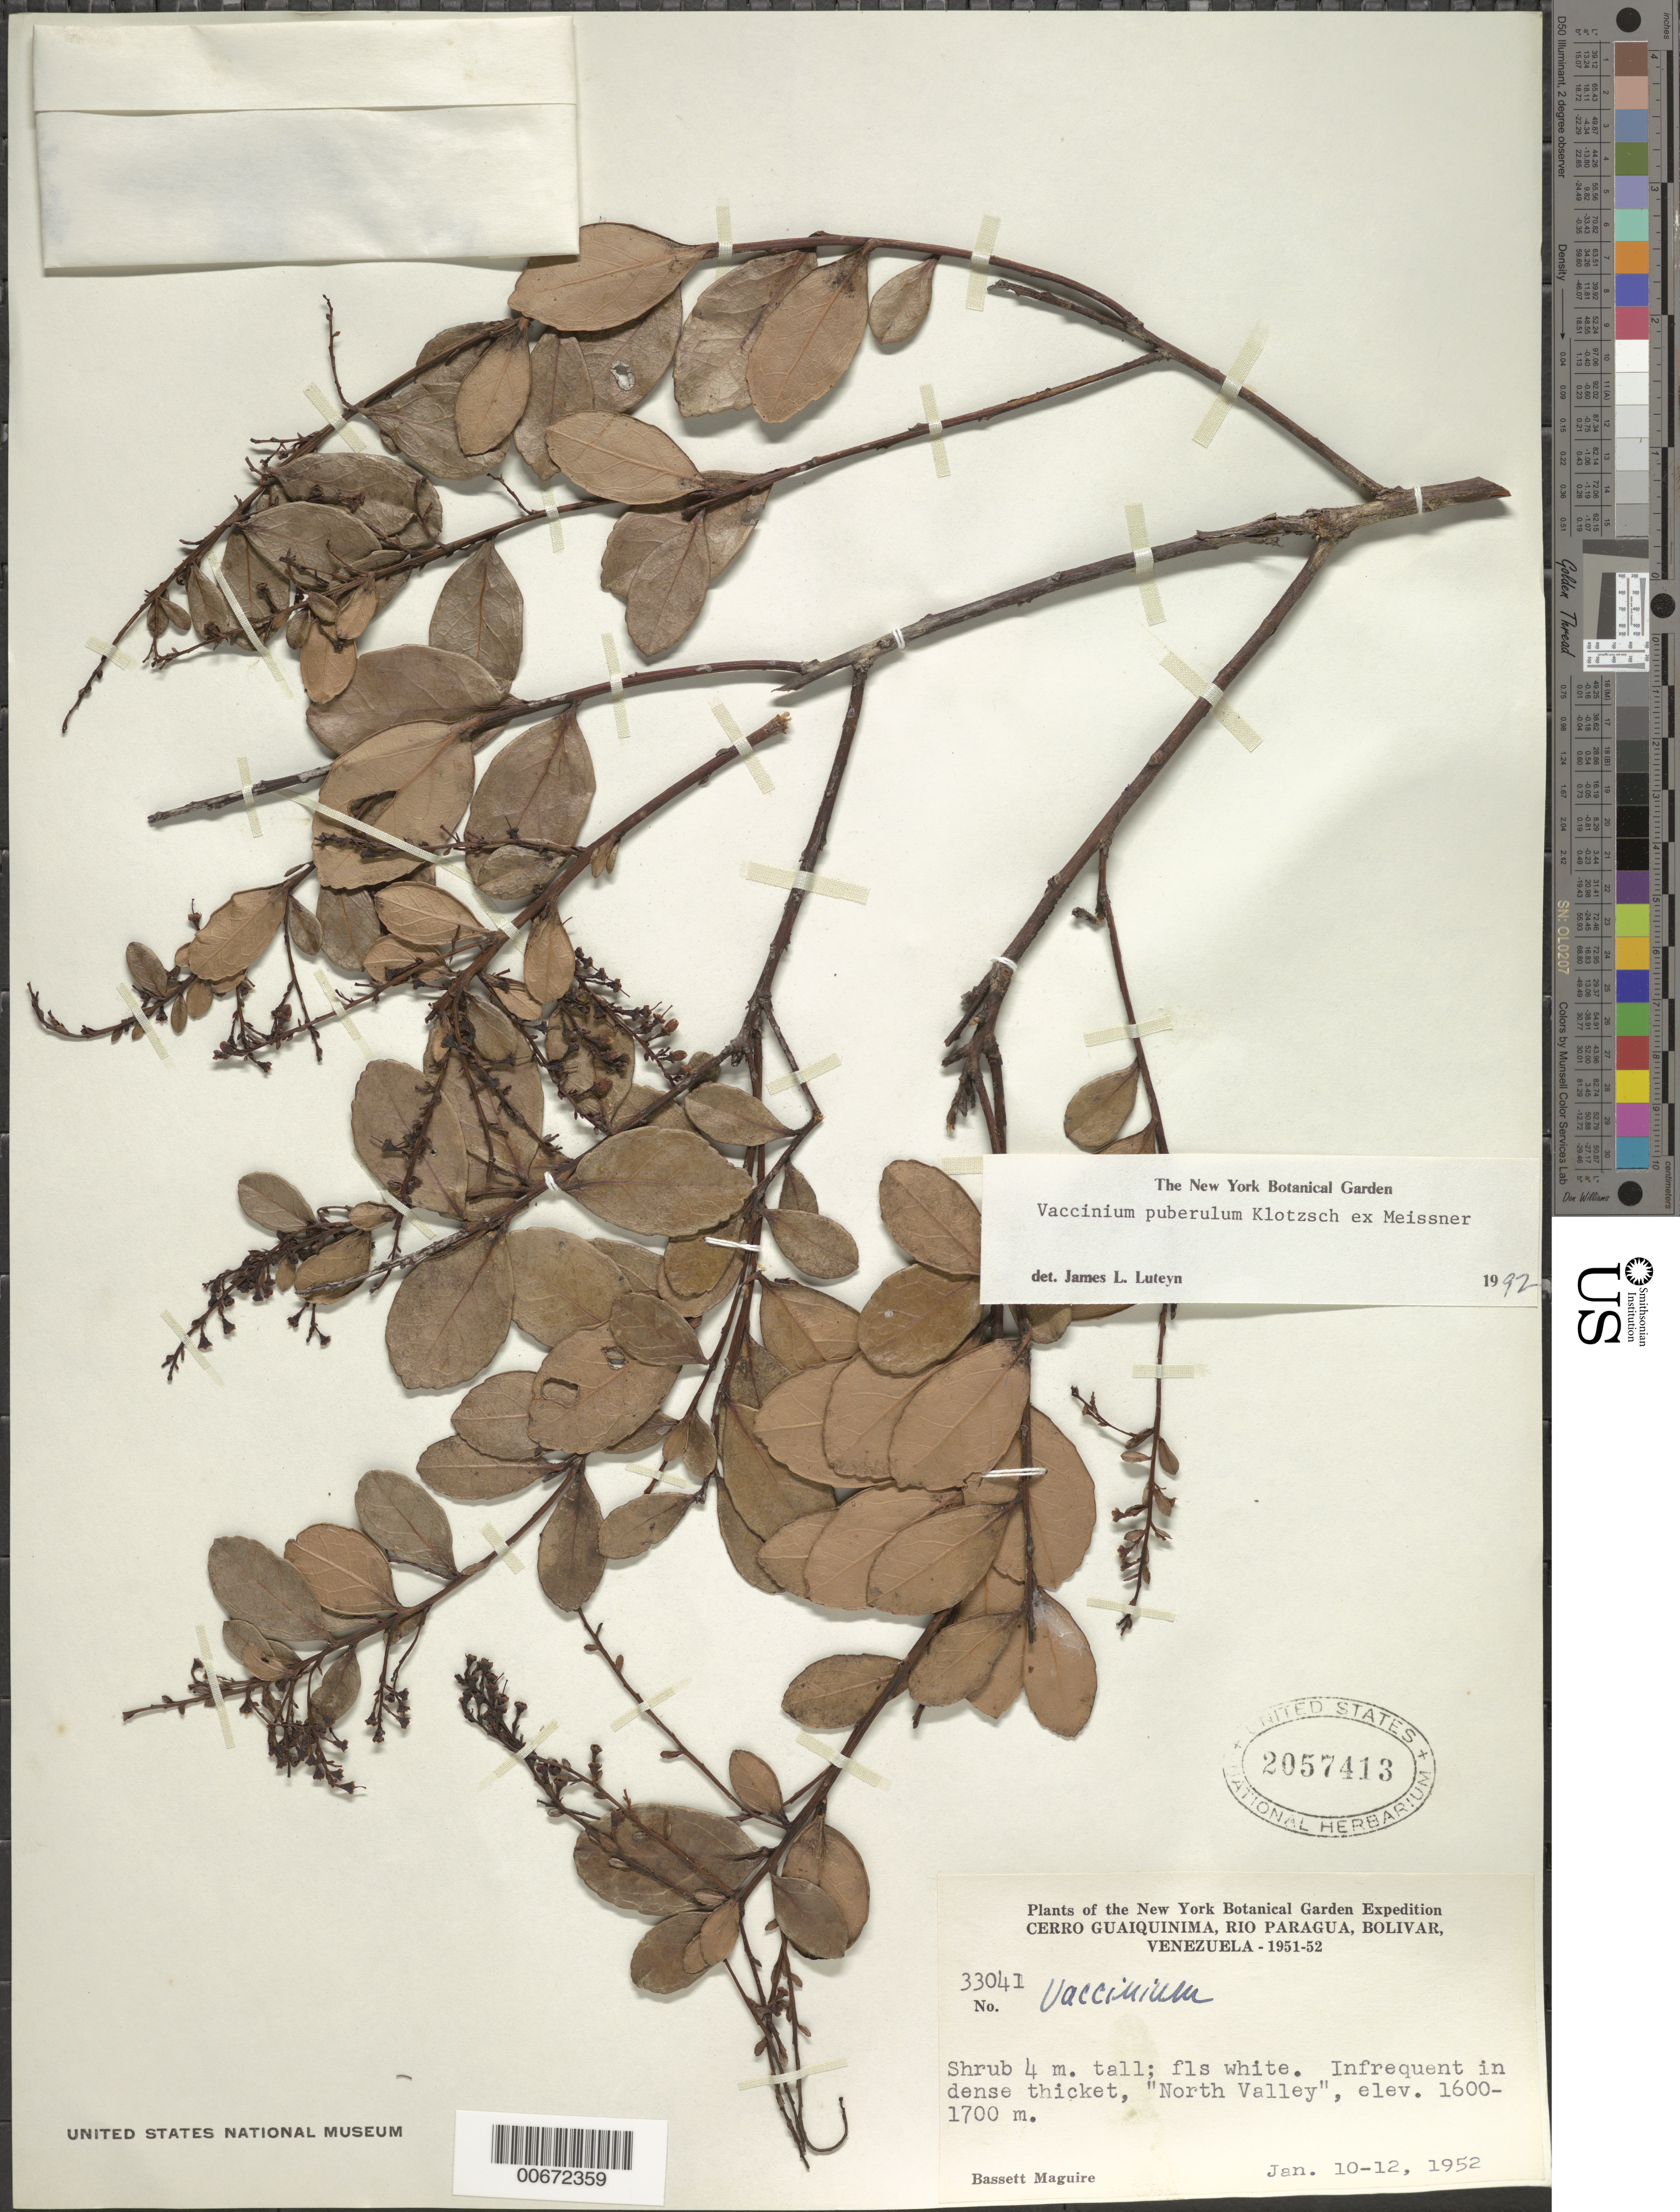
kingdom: Plantae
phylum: Tracheophyta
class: Magnoliopsida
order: Ericales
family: Ericaceae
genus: Vaccinium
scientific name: Vaccinium puberulum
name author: Klotzsch ex Meisn.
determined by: Luteyn, J. L.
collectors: B. Maguire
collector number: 33041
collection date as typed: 10-Jan-52 to 12-Jan-52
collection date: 1952-01-10/1952-01-12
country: Venezuela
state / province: Bolívar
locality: Cerro Guaiquinima, Río Paragua, "North Valley"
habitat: Dense thicket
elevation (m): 1600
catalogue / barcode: US 2057413